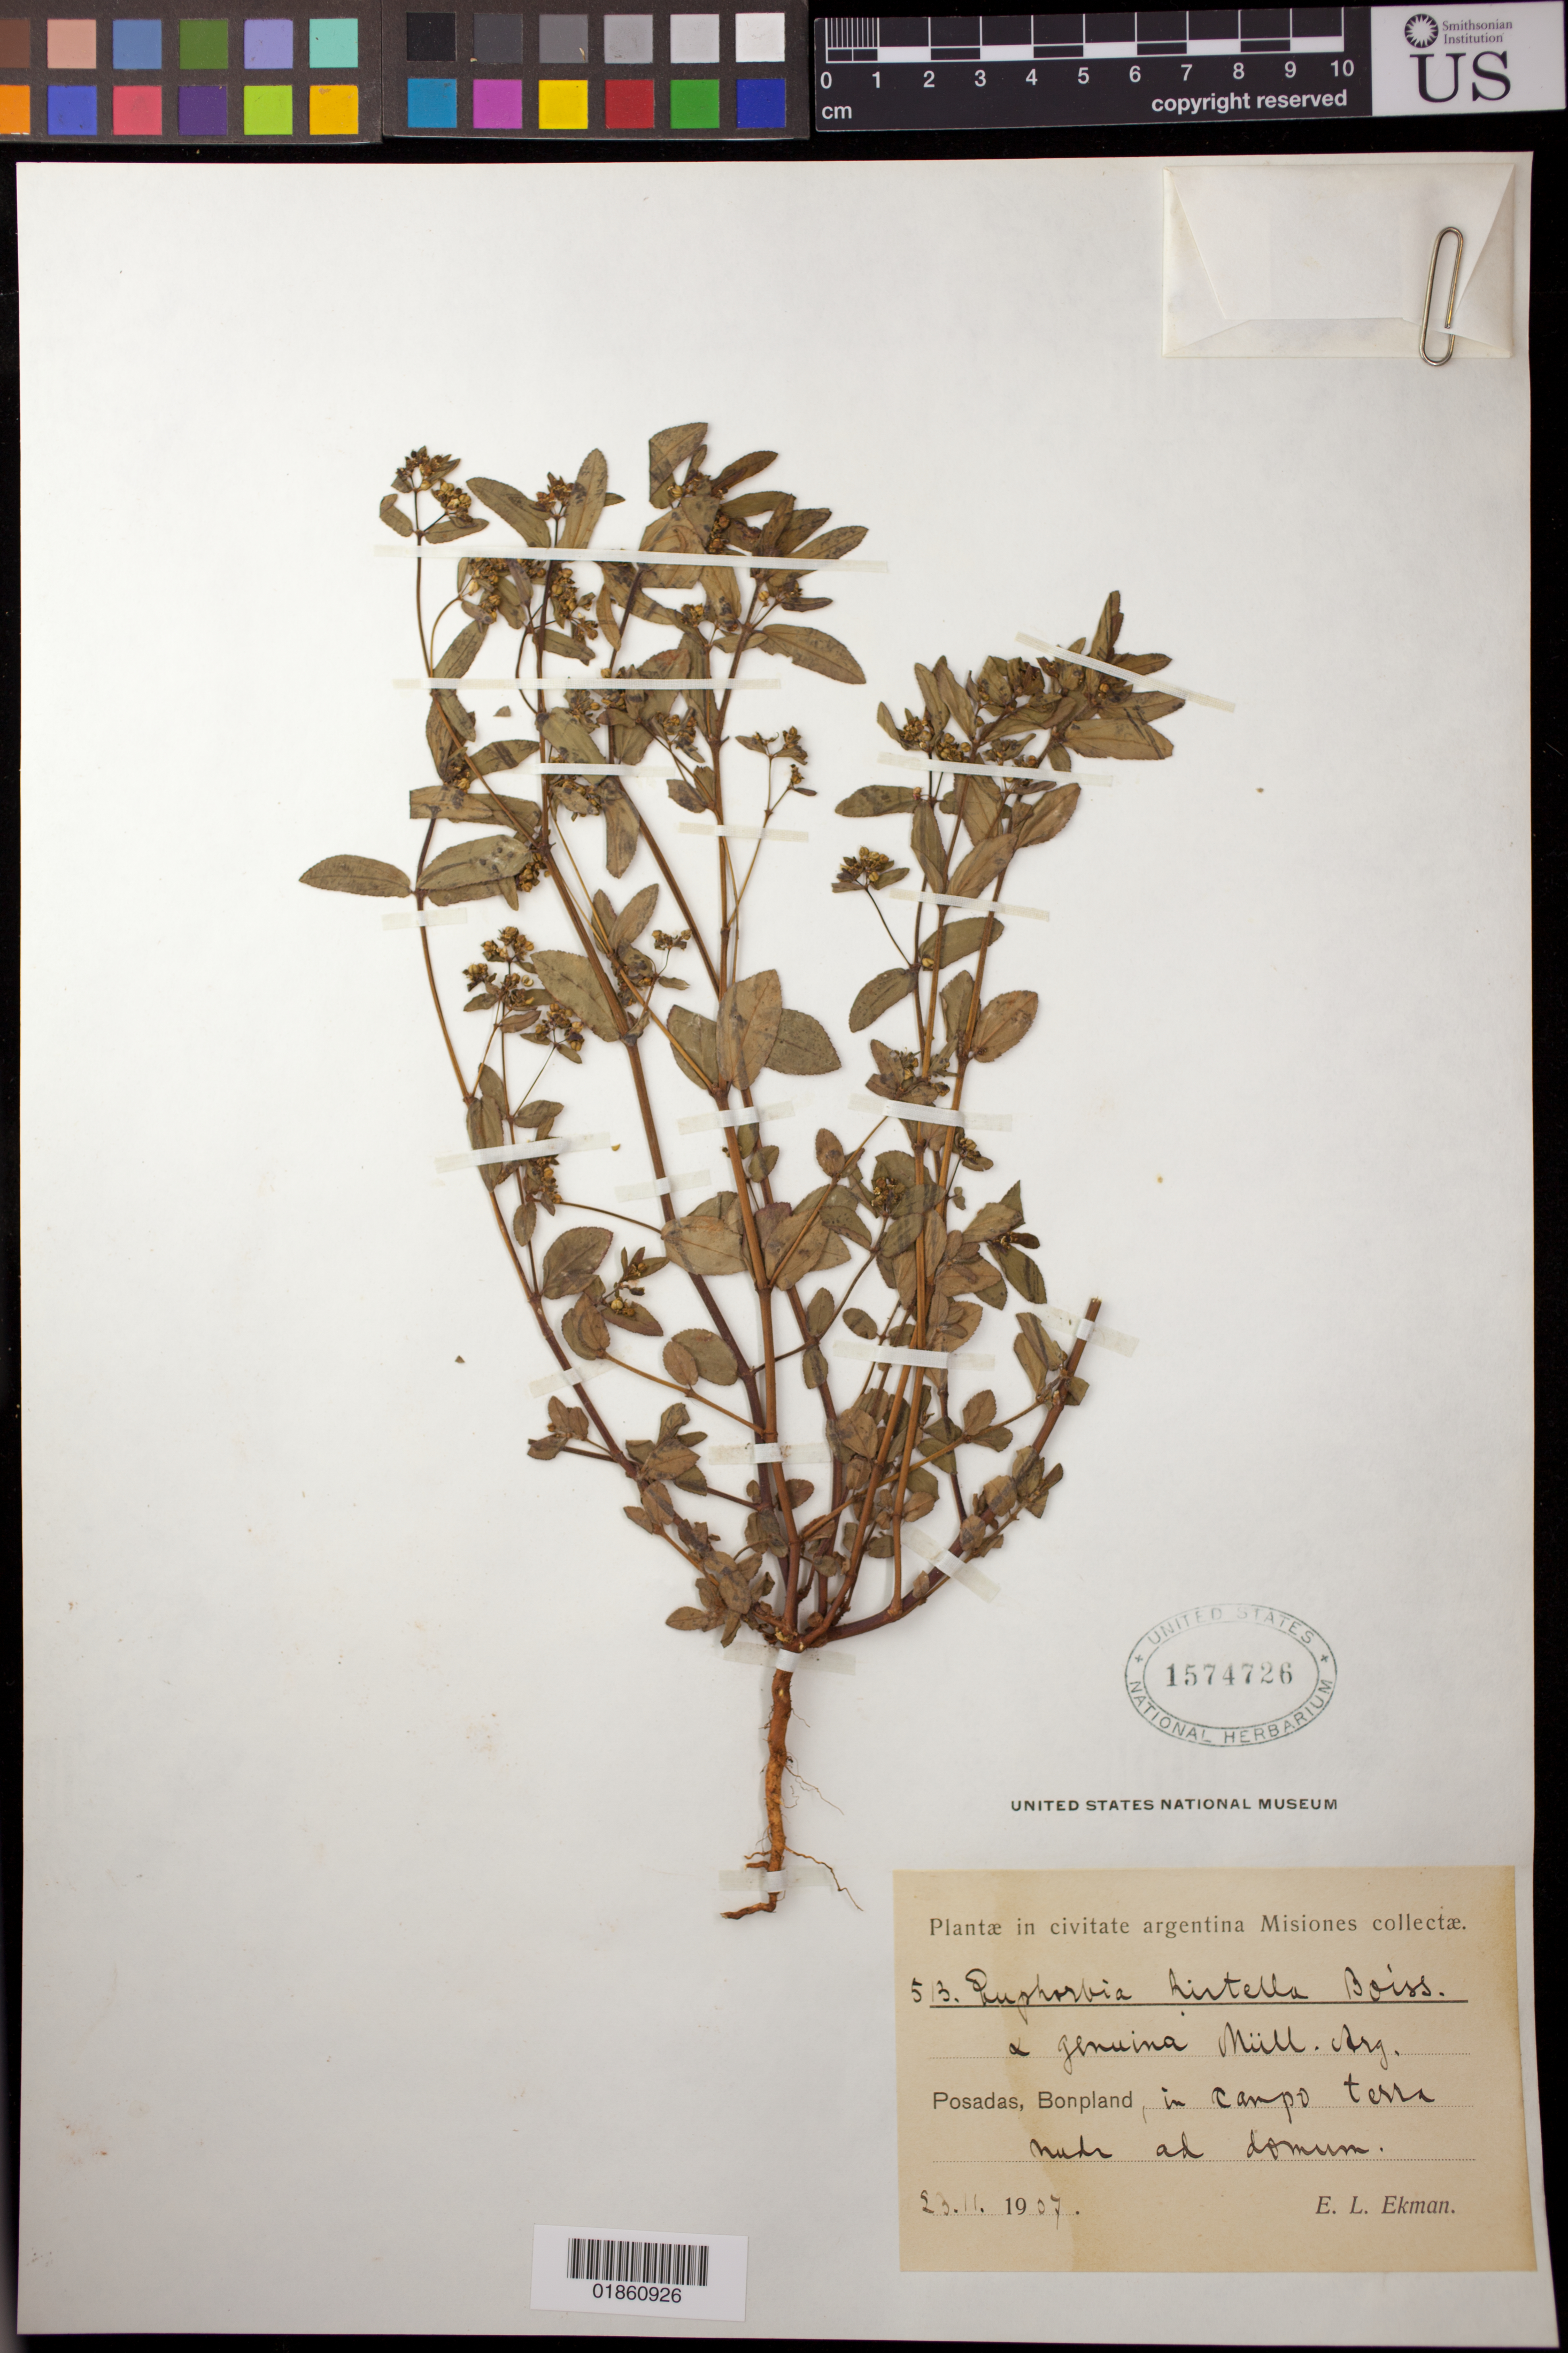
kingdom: Plantae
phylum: Tracheophyta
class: Magnoliopsida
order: Malpighiales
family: Euphorbiaceae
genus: Euphorbia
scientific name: Euphorbia hirta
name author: L.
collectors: E. L. Ekman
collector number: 513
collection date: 1907-11-23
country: Argentina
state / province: Misiones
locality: Posadas, Bonpland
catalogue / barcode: US 1574726